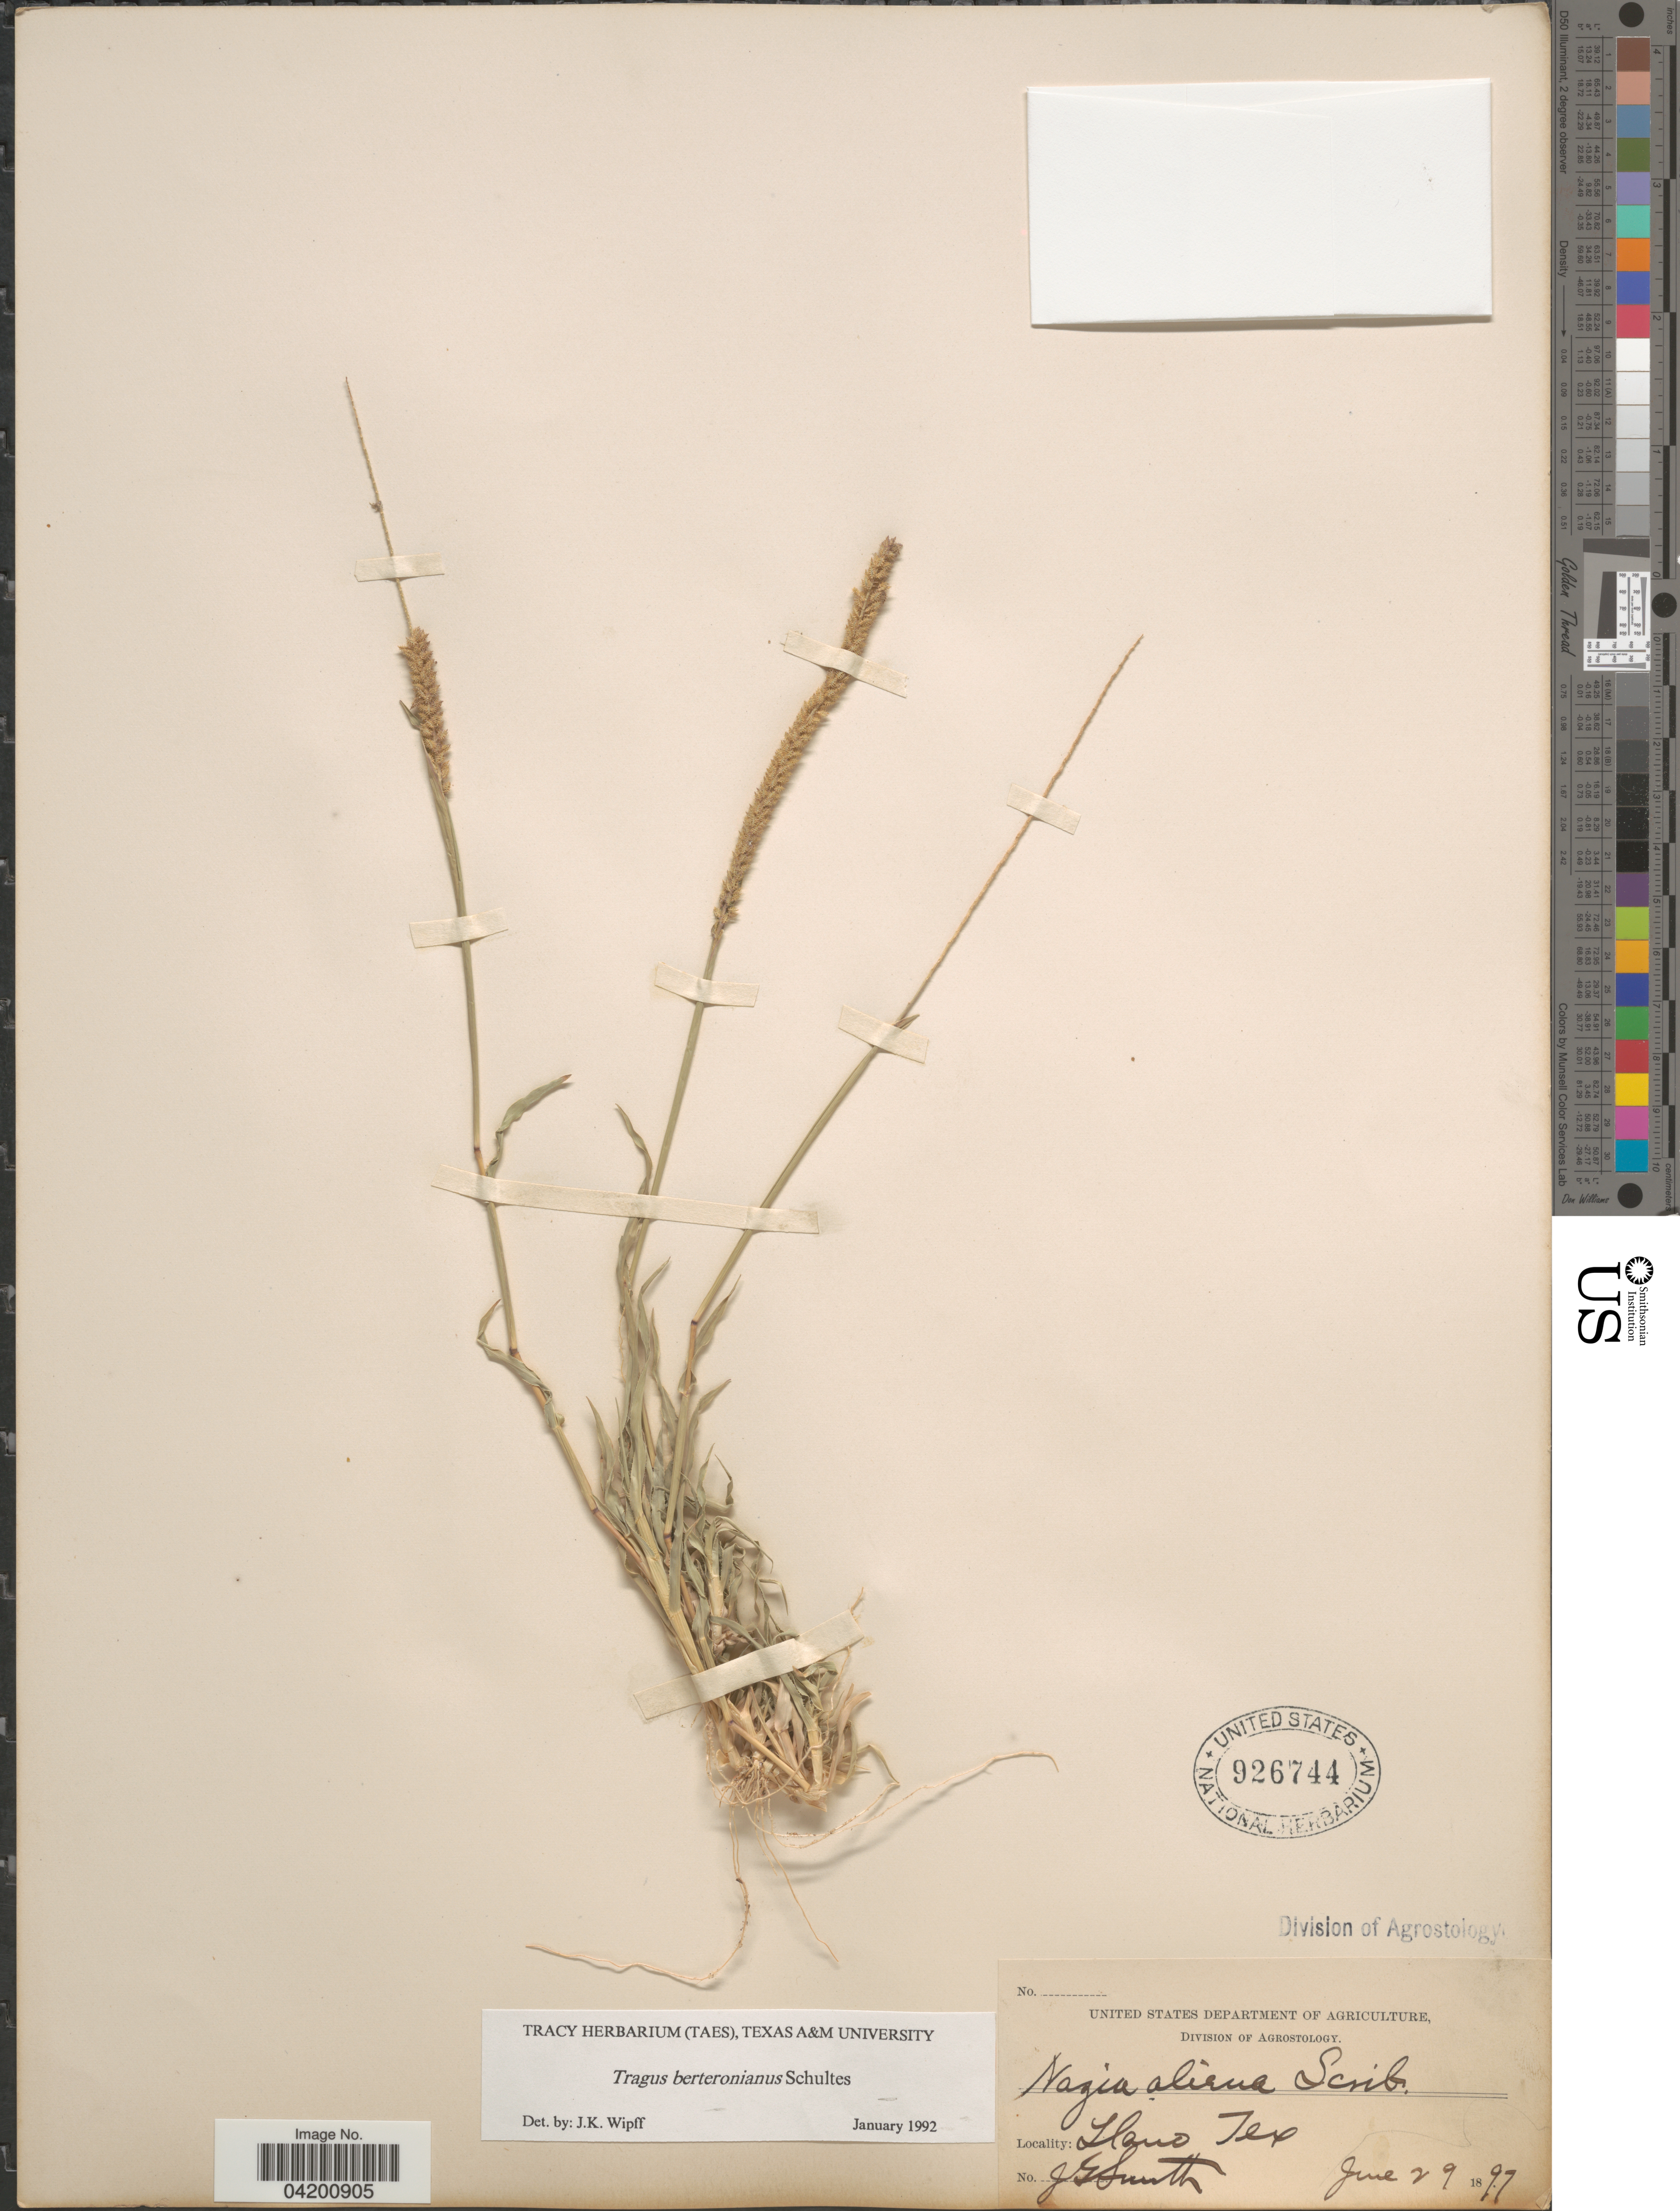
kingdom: Plantae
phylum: Tracheophyta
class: Liliopsida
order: Poales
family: Poaceae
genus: Tragus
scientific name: Tragus berteronianus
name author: Schult.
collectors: J. G. Smith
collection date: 1897-06-29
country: United States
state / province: Texas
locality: Llano.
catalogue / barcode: US 926744